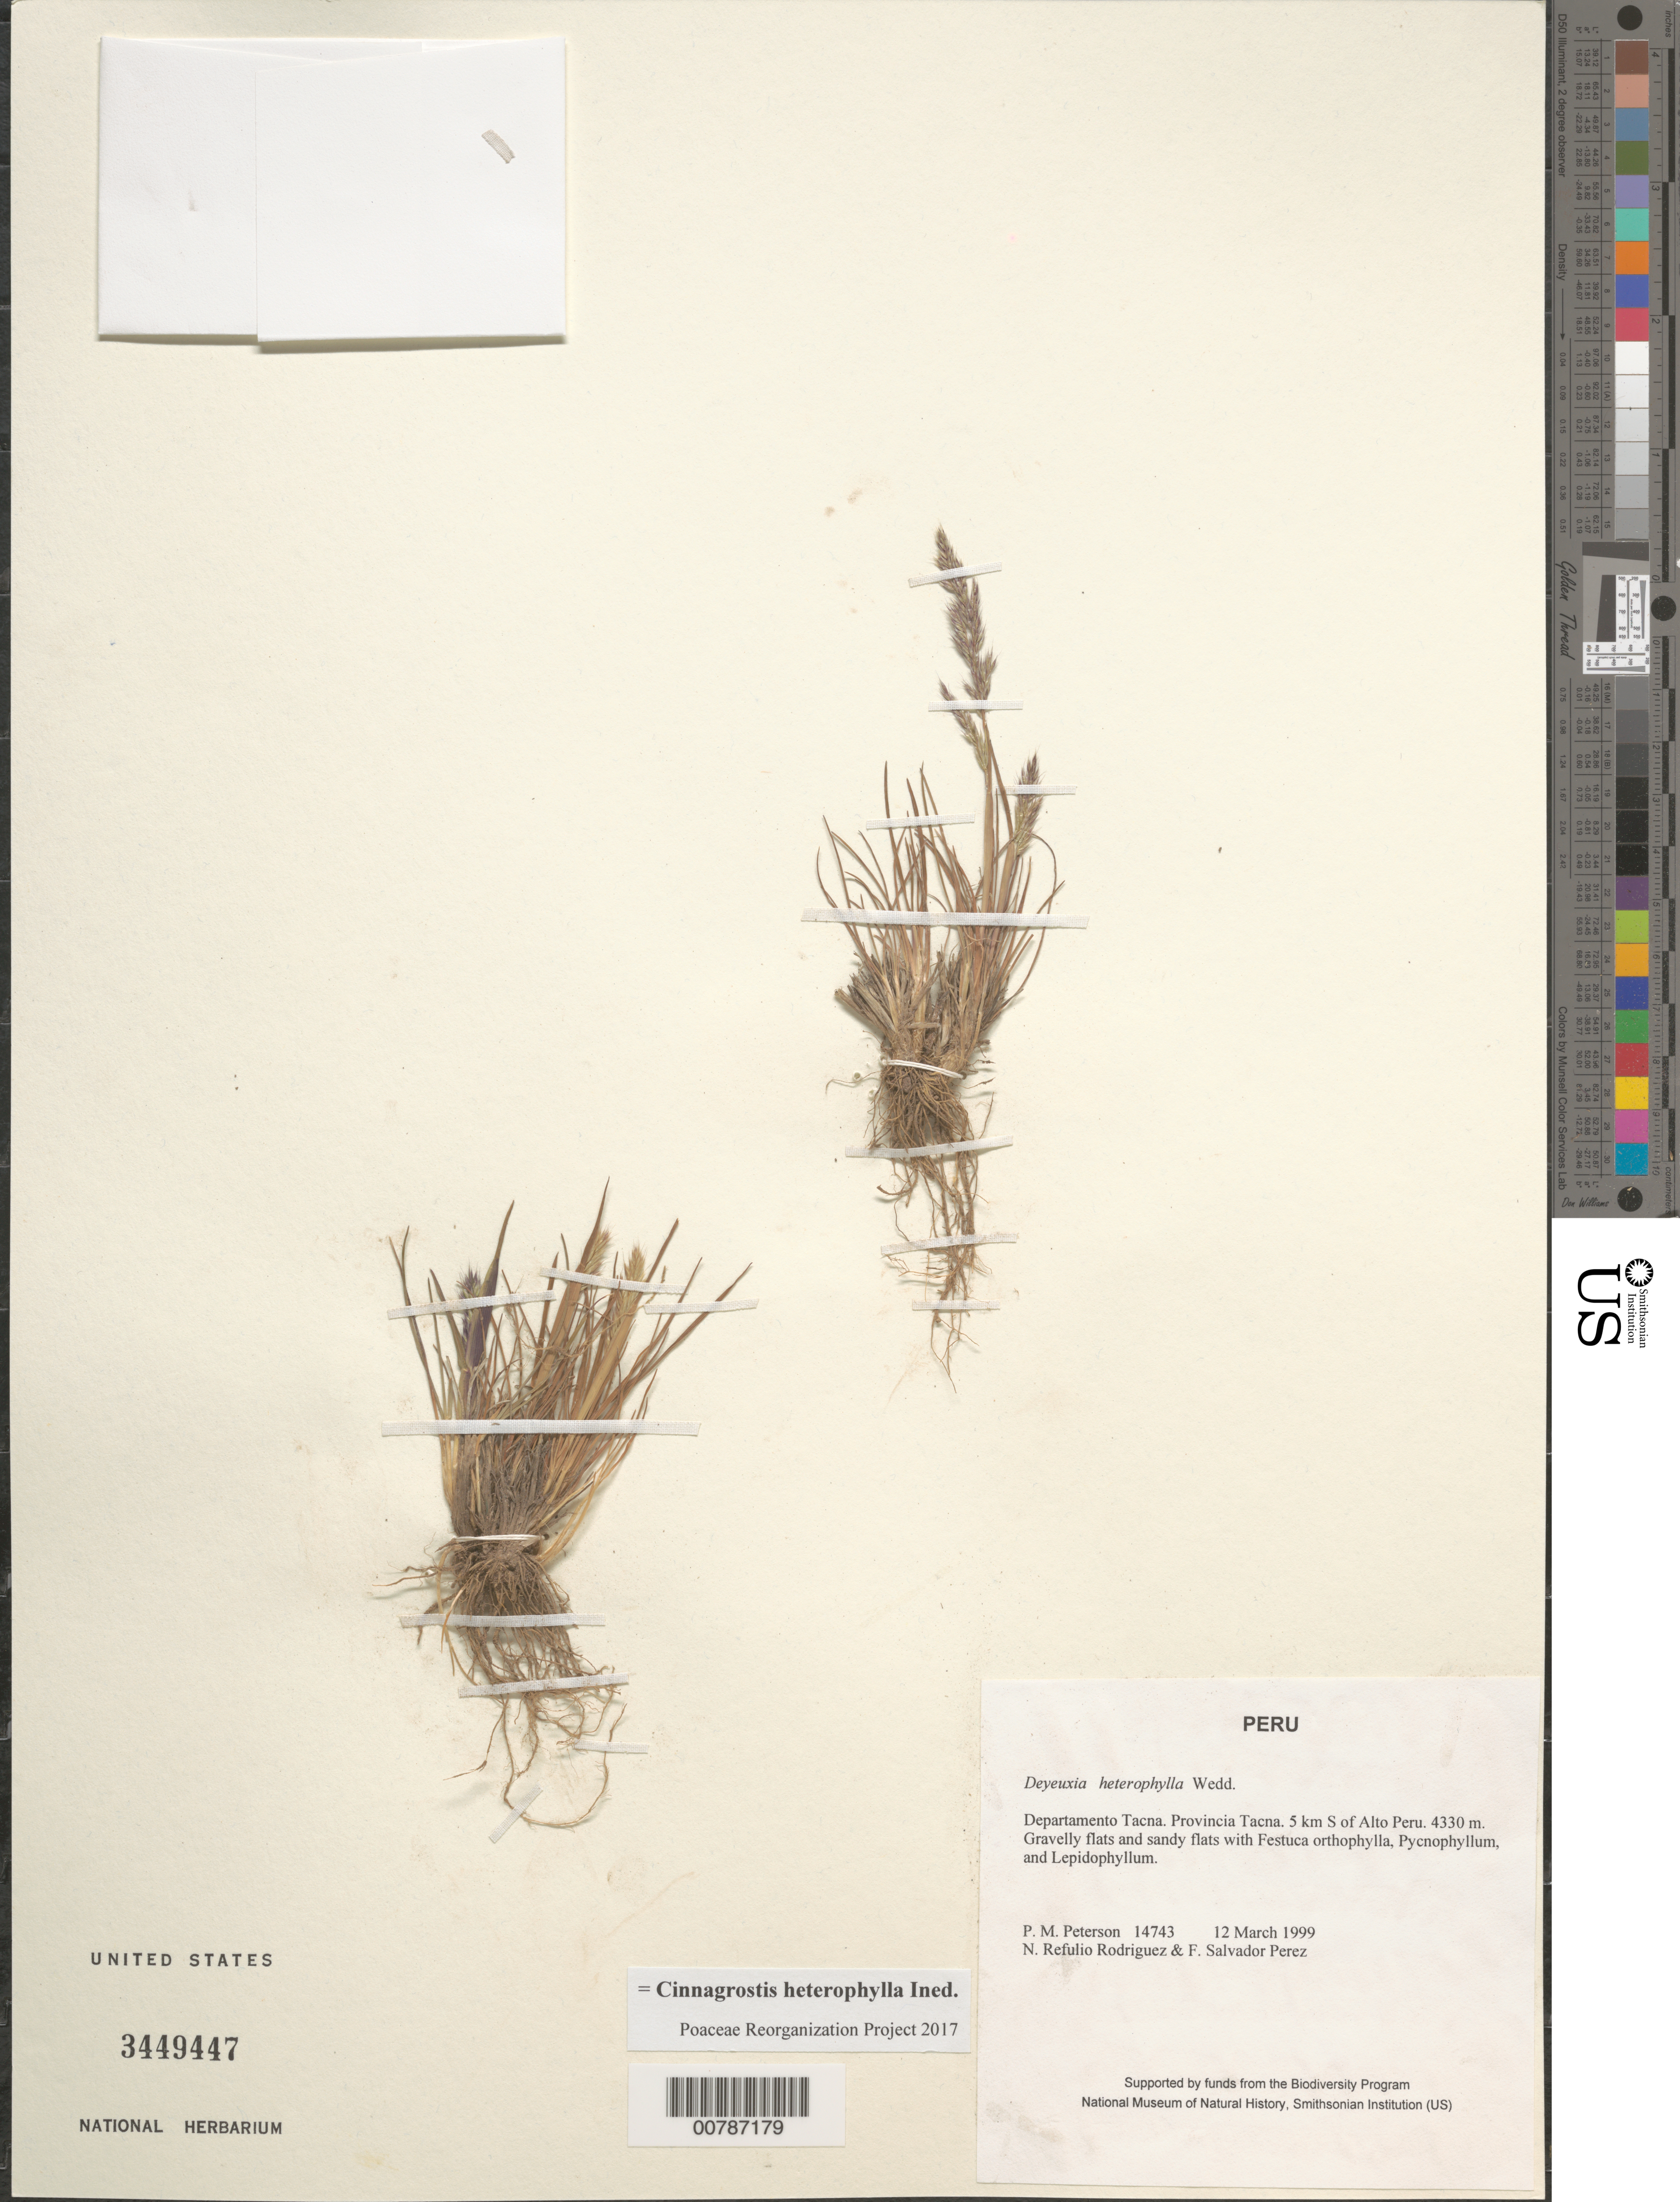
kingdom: Plantae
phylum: Tracheophyta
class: Liliopsida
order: Poales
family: Poaceae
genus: Cinnagrostis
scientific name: Cinnagrostis heterophylla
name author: (Wedd.) P.M. Peterson et al.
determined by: Poaceae Reorganization Project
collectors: P. M. Peterson, N. Refulio-Rodríguez & F. Salvador Perez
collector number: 14743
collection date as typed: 12 Mar 1999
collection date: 1999-03-12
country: Peru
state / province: Tacna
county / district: Tacna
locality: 5 km S of Alto Peru.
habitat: Gravelly flats and sandy flats with Festuca orthophylla, Pycnophyllum and Lepidophyllum.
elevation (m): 4330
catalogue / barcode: US 3449447